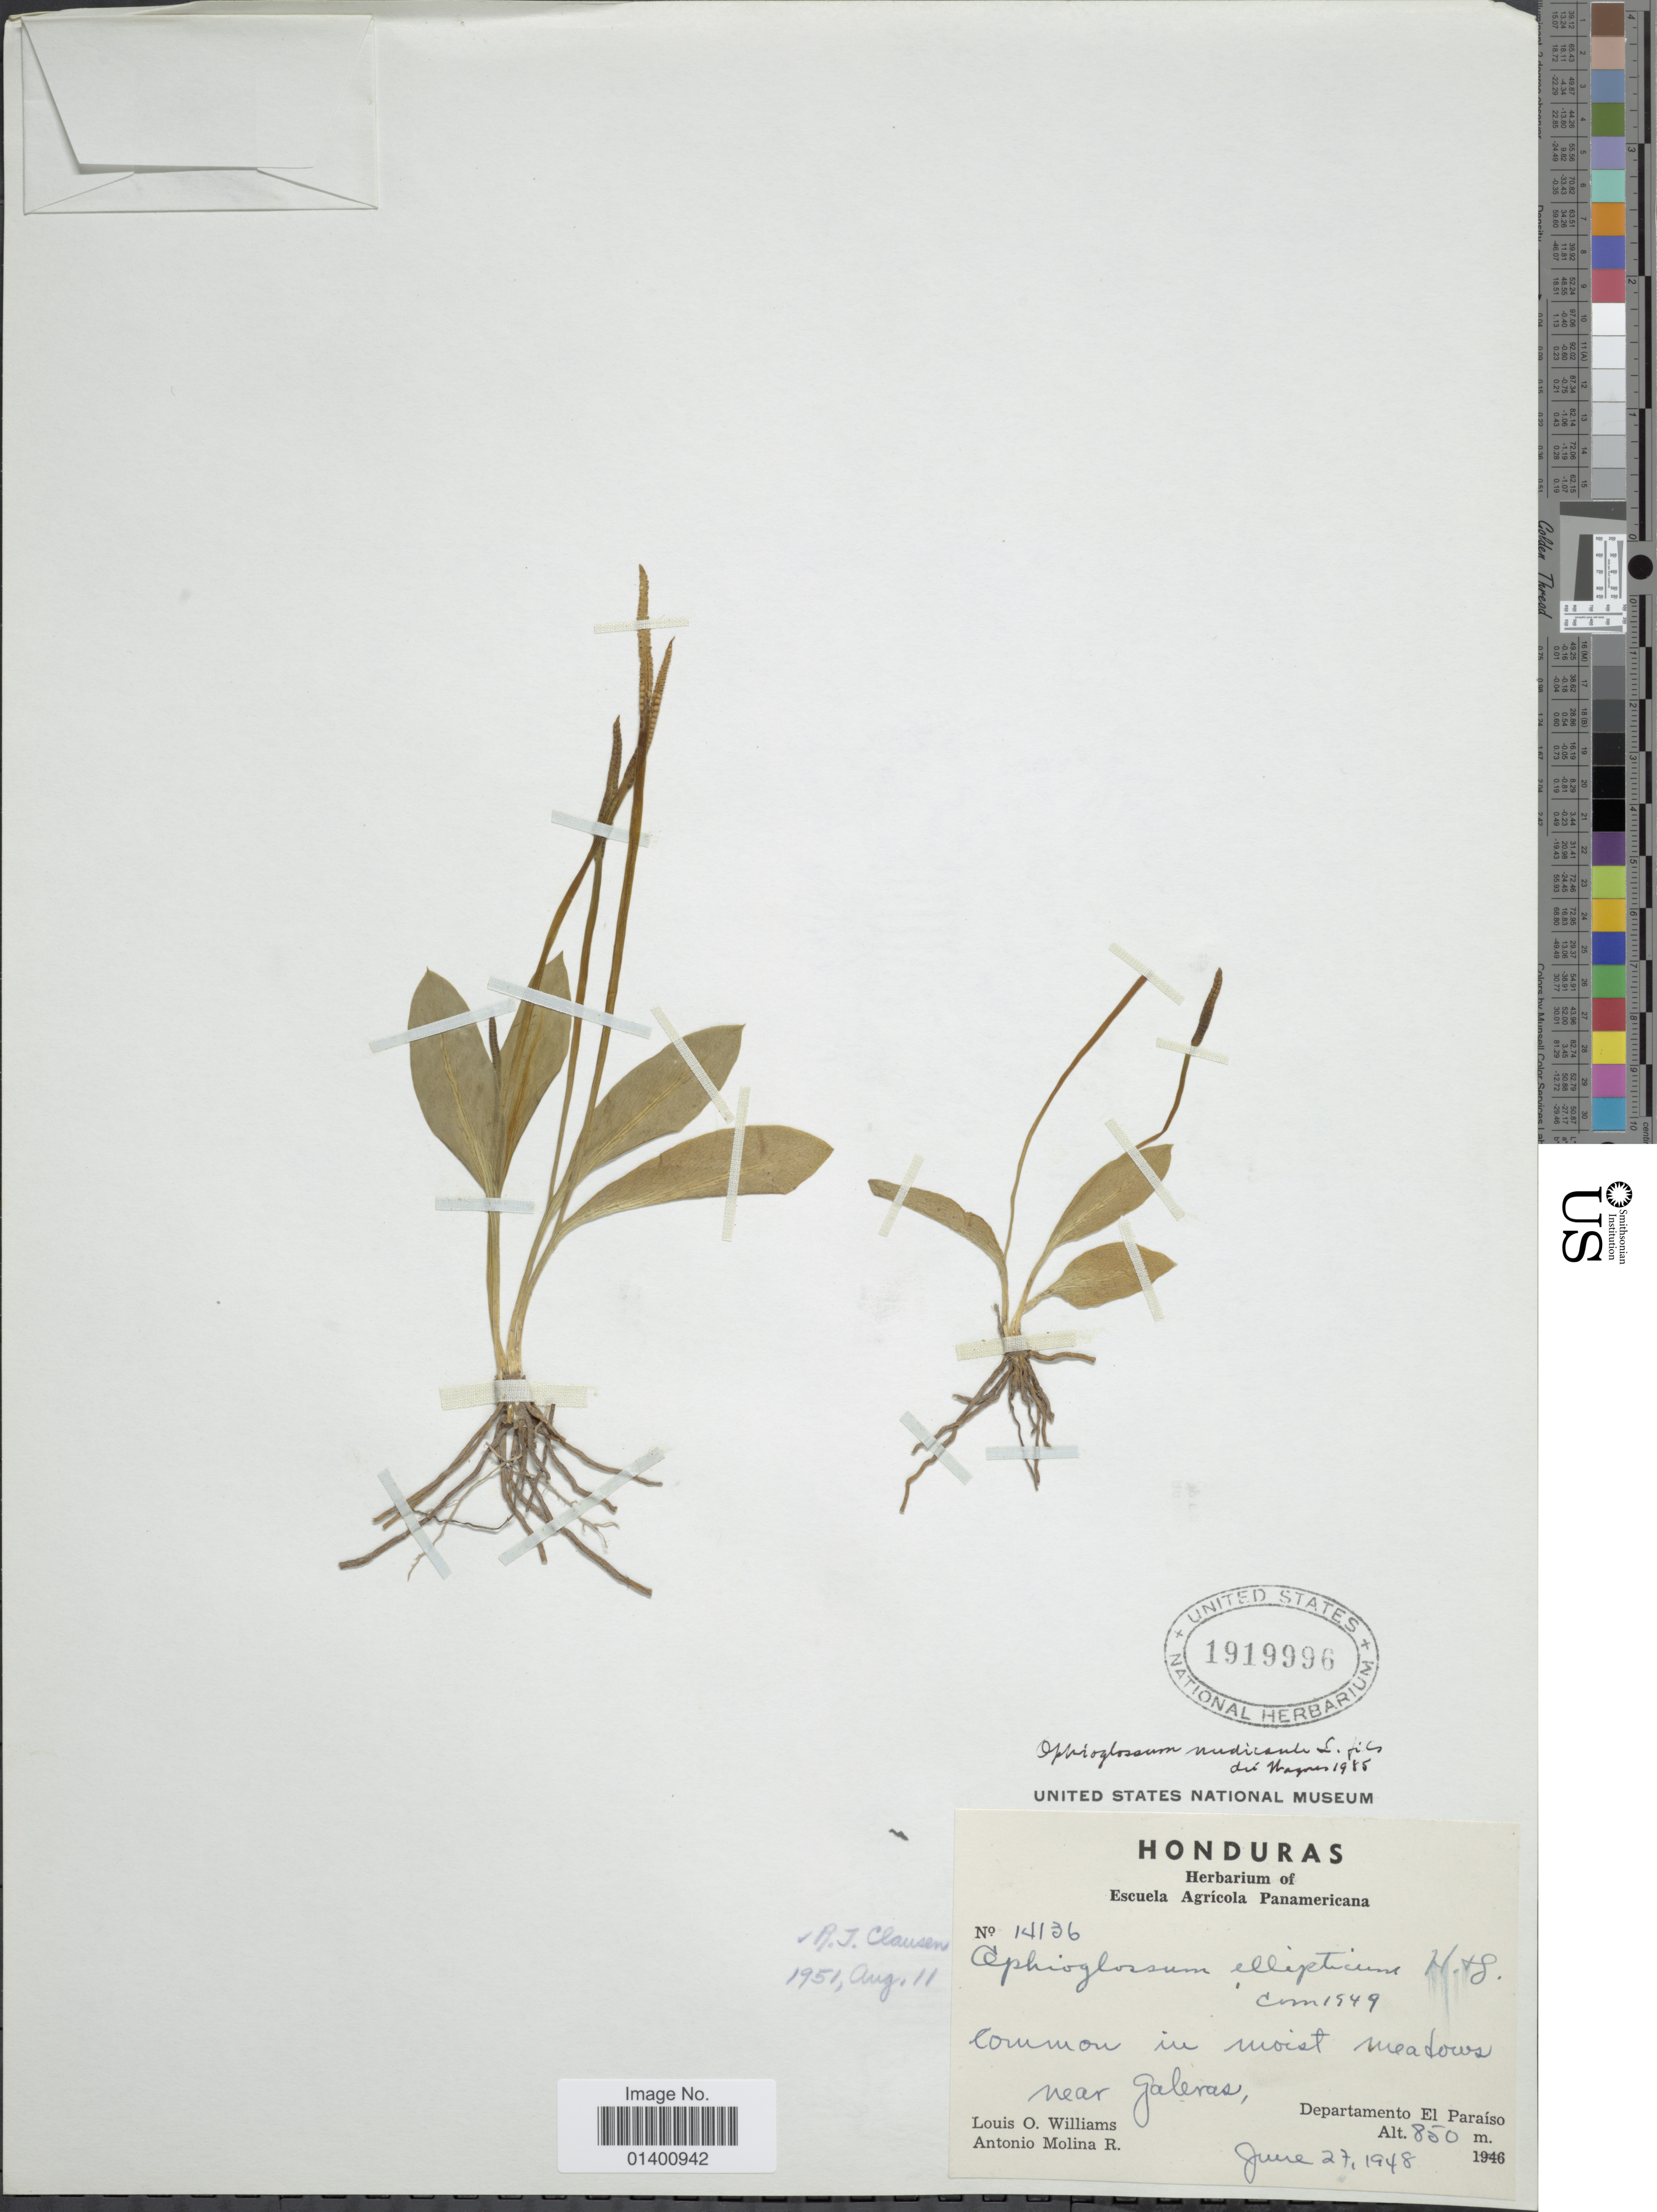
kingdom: Plantae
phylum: Tracheophyta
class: Polypodiopsida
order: Ophioglossales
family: Ophioglossaceae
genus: Ophioglossum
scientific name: Ophioglossum nudicaule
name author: L. f.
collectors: L. O. Williams & A. Molina R.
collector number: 14136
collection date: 1948-06-27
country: Honduras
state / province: El Paraíso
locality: Near Galeras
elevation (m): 850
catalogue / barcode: US 1919996